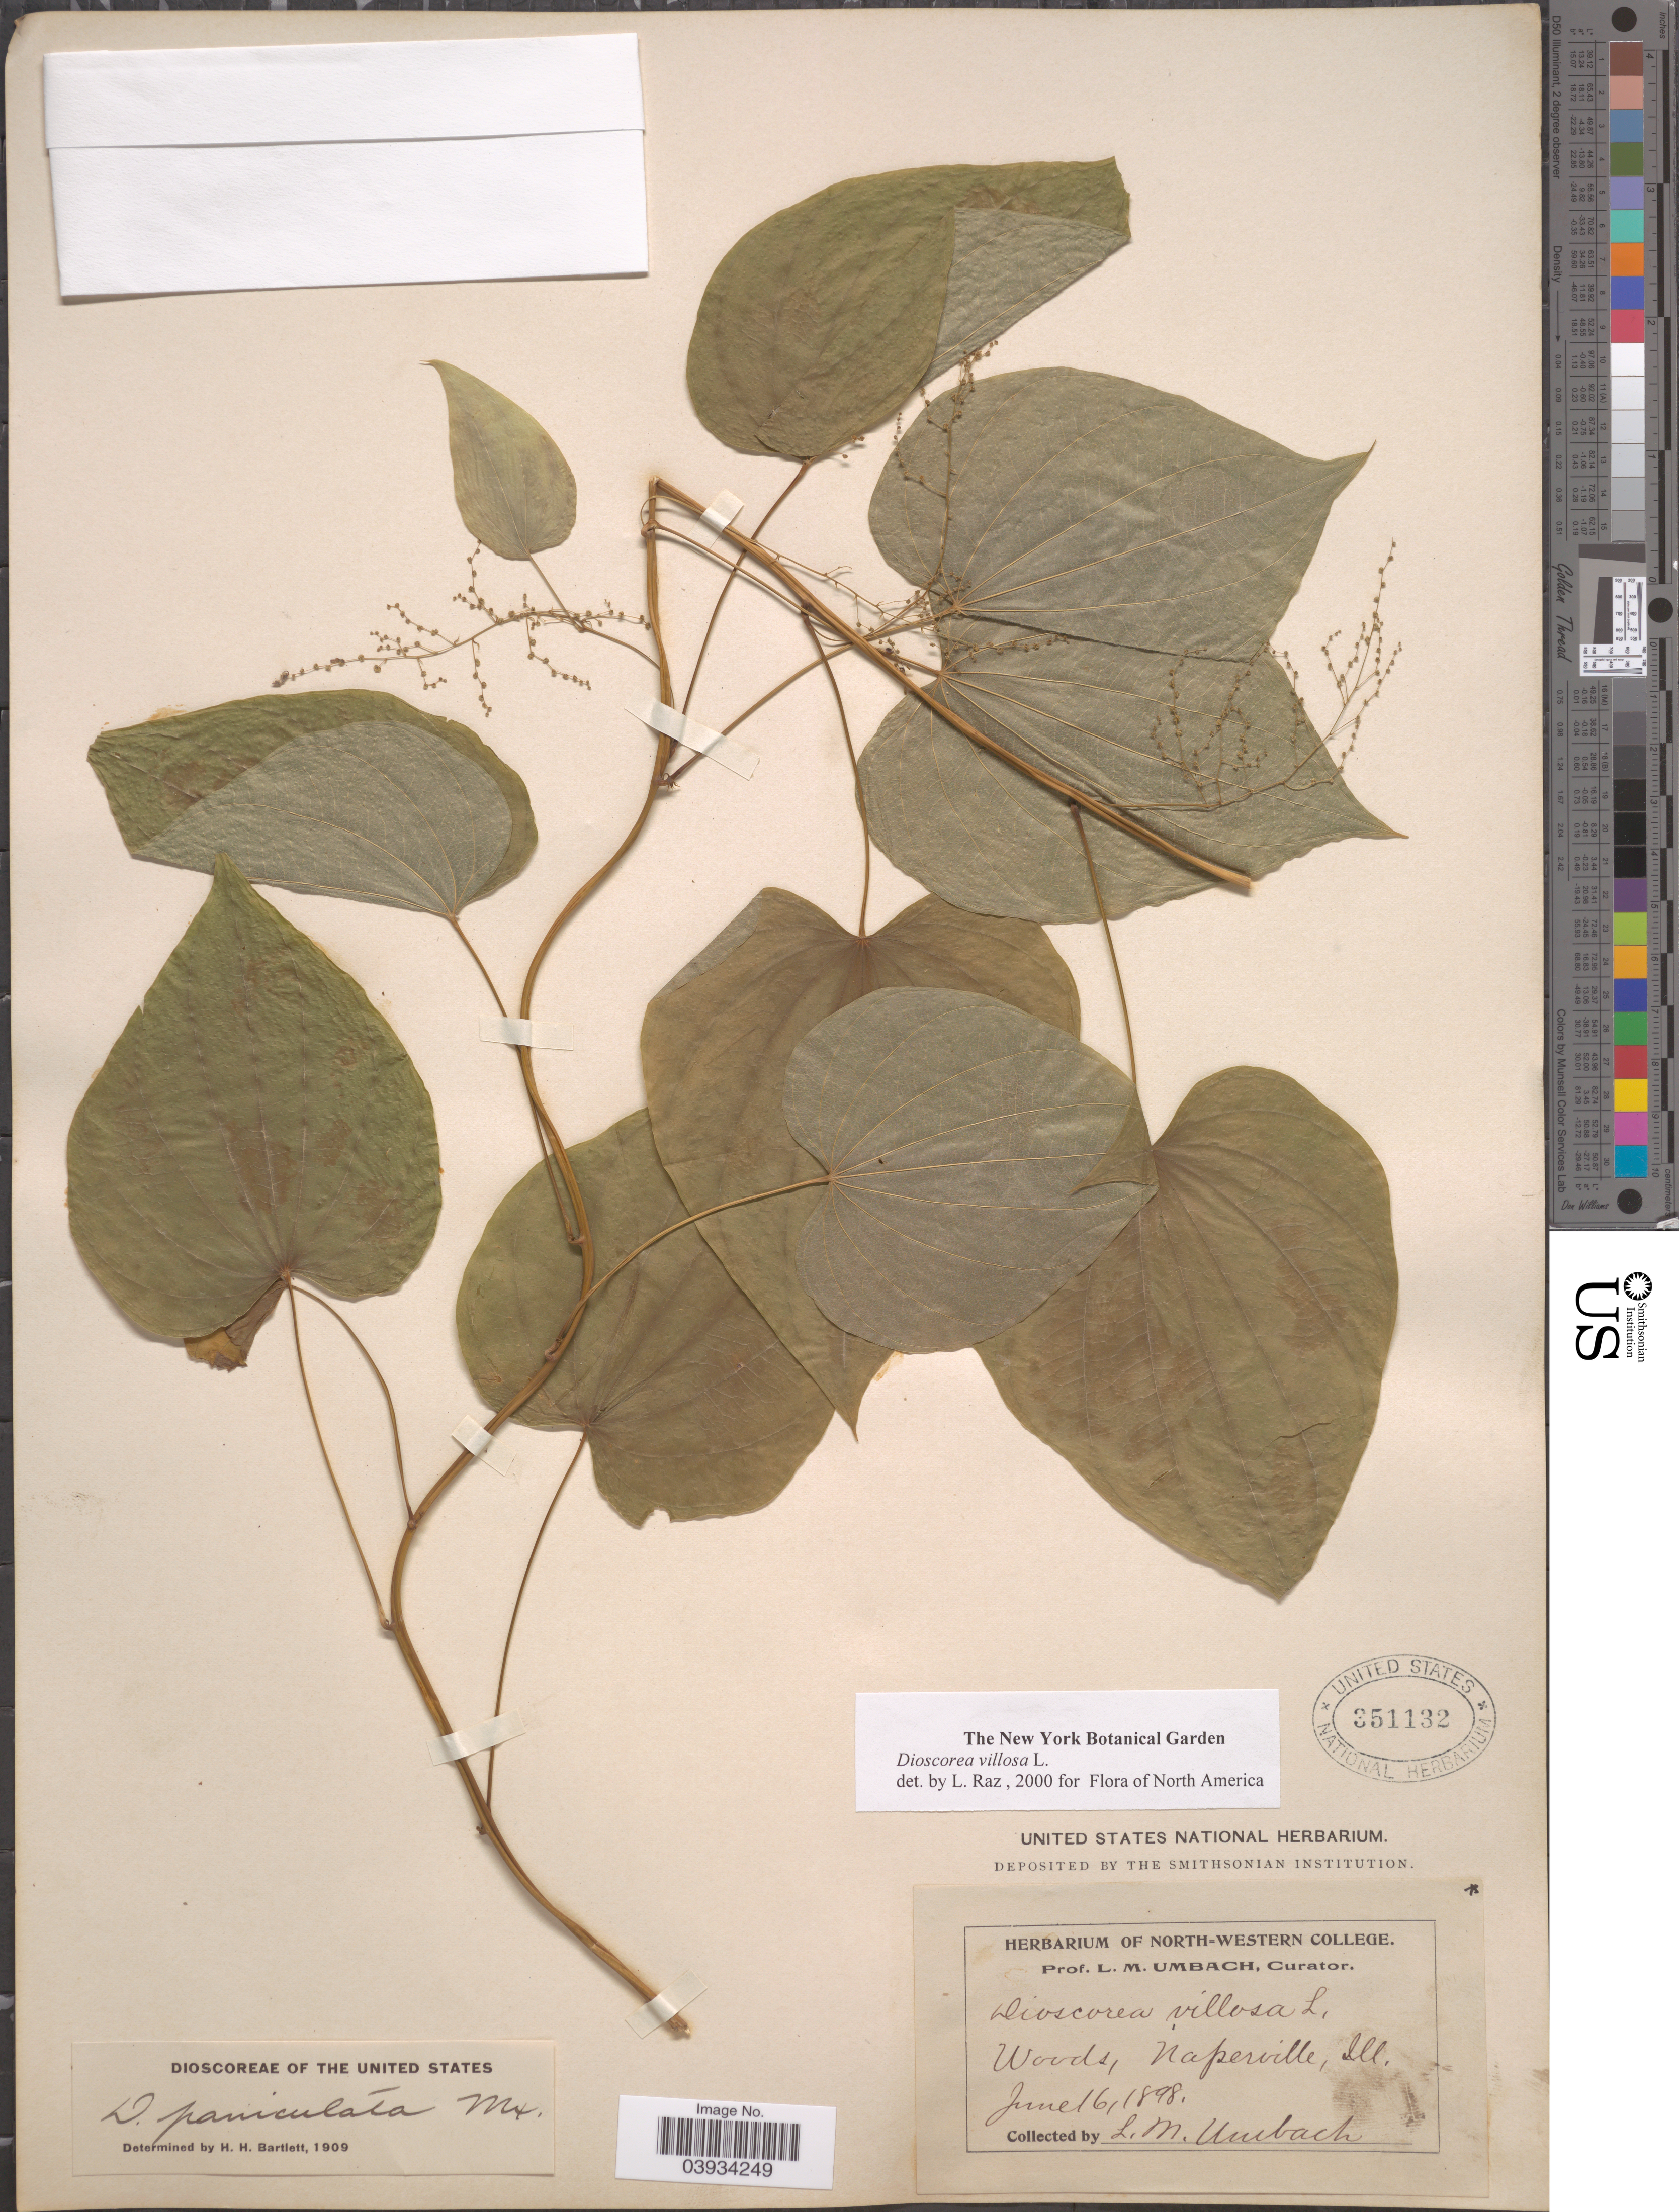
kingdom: Plantae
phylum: Tracheophyta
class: Liliopsida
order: Dioscoreales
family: Dioscoreaceae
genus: Dioscorea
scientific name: Dioscorea villosa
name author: L.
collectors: L. M. Umbach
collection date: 1898-06-16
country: United States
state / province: Illinois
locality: Naperville.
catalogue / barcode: US 351132